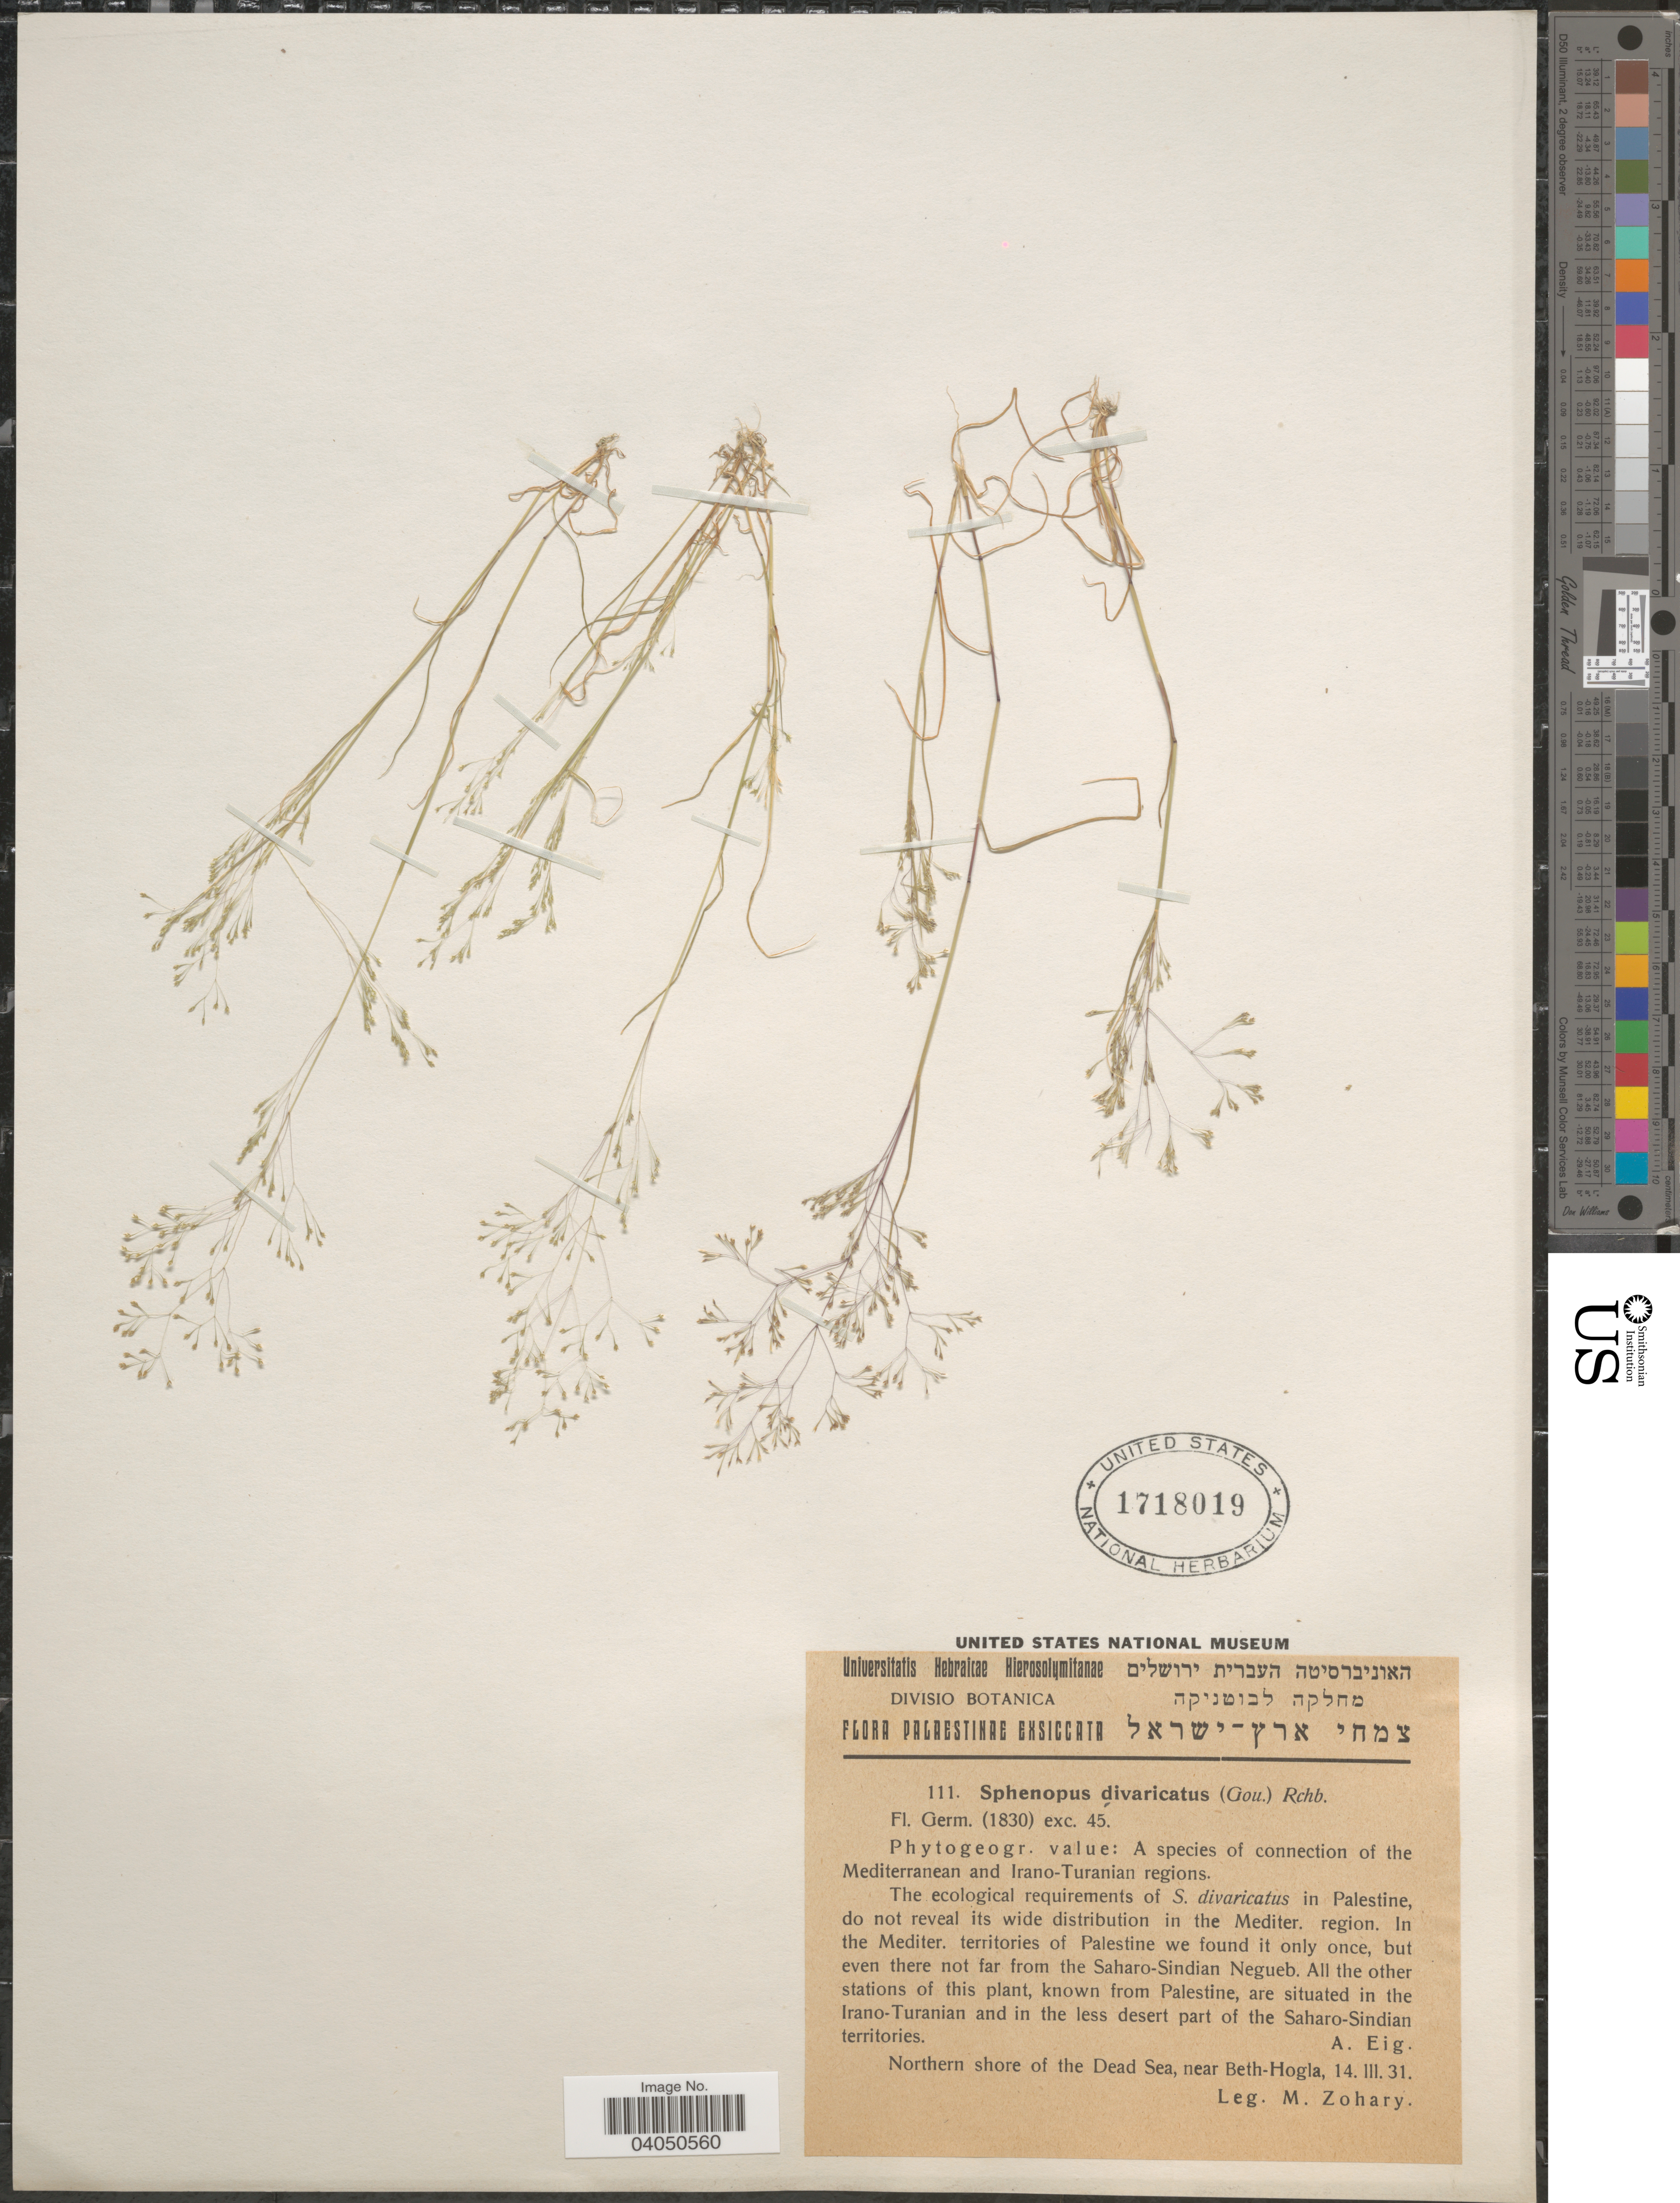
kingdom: Plantae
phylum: Tracheophyta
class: Liliopsida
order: Poales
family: Poaceae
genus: Sphenopus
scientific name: Sphenopus divaricatus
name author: (Gouan) Rchb.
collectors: M. Zohary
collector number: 111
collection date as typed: Transcribed d/m/y: 31/3/14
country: Israel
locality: Palaestinae. Northern shore of the Dead Sea, near Beth-Hogla.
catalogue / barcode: US 1718019